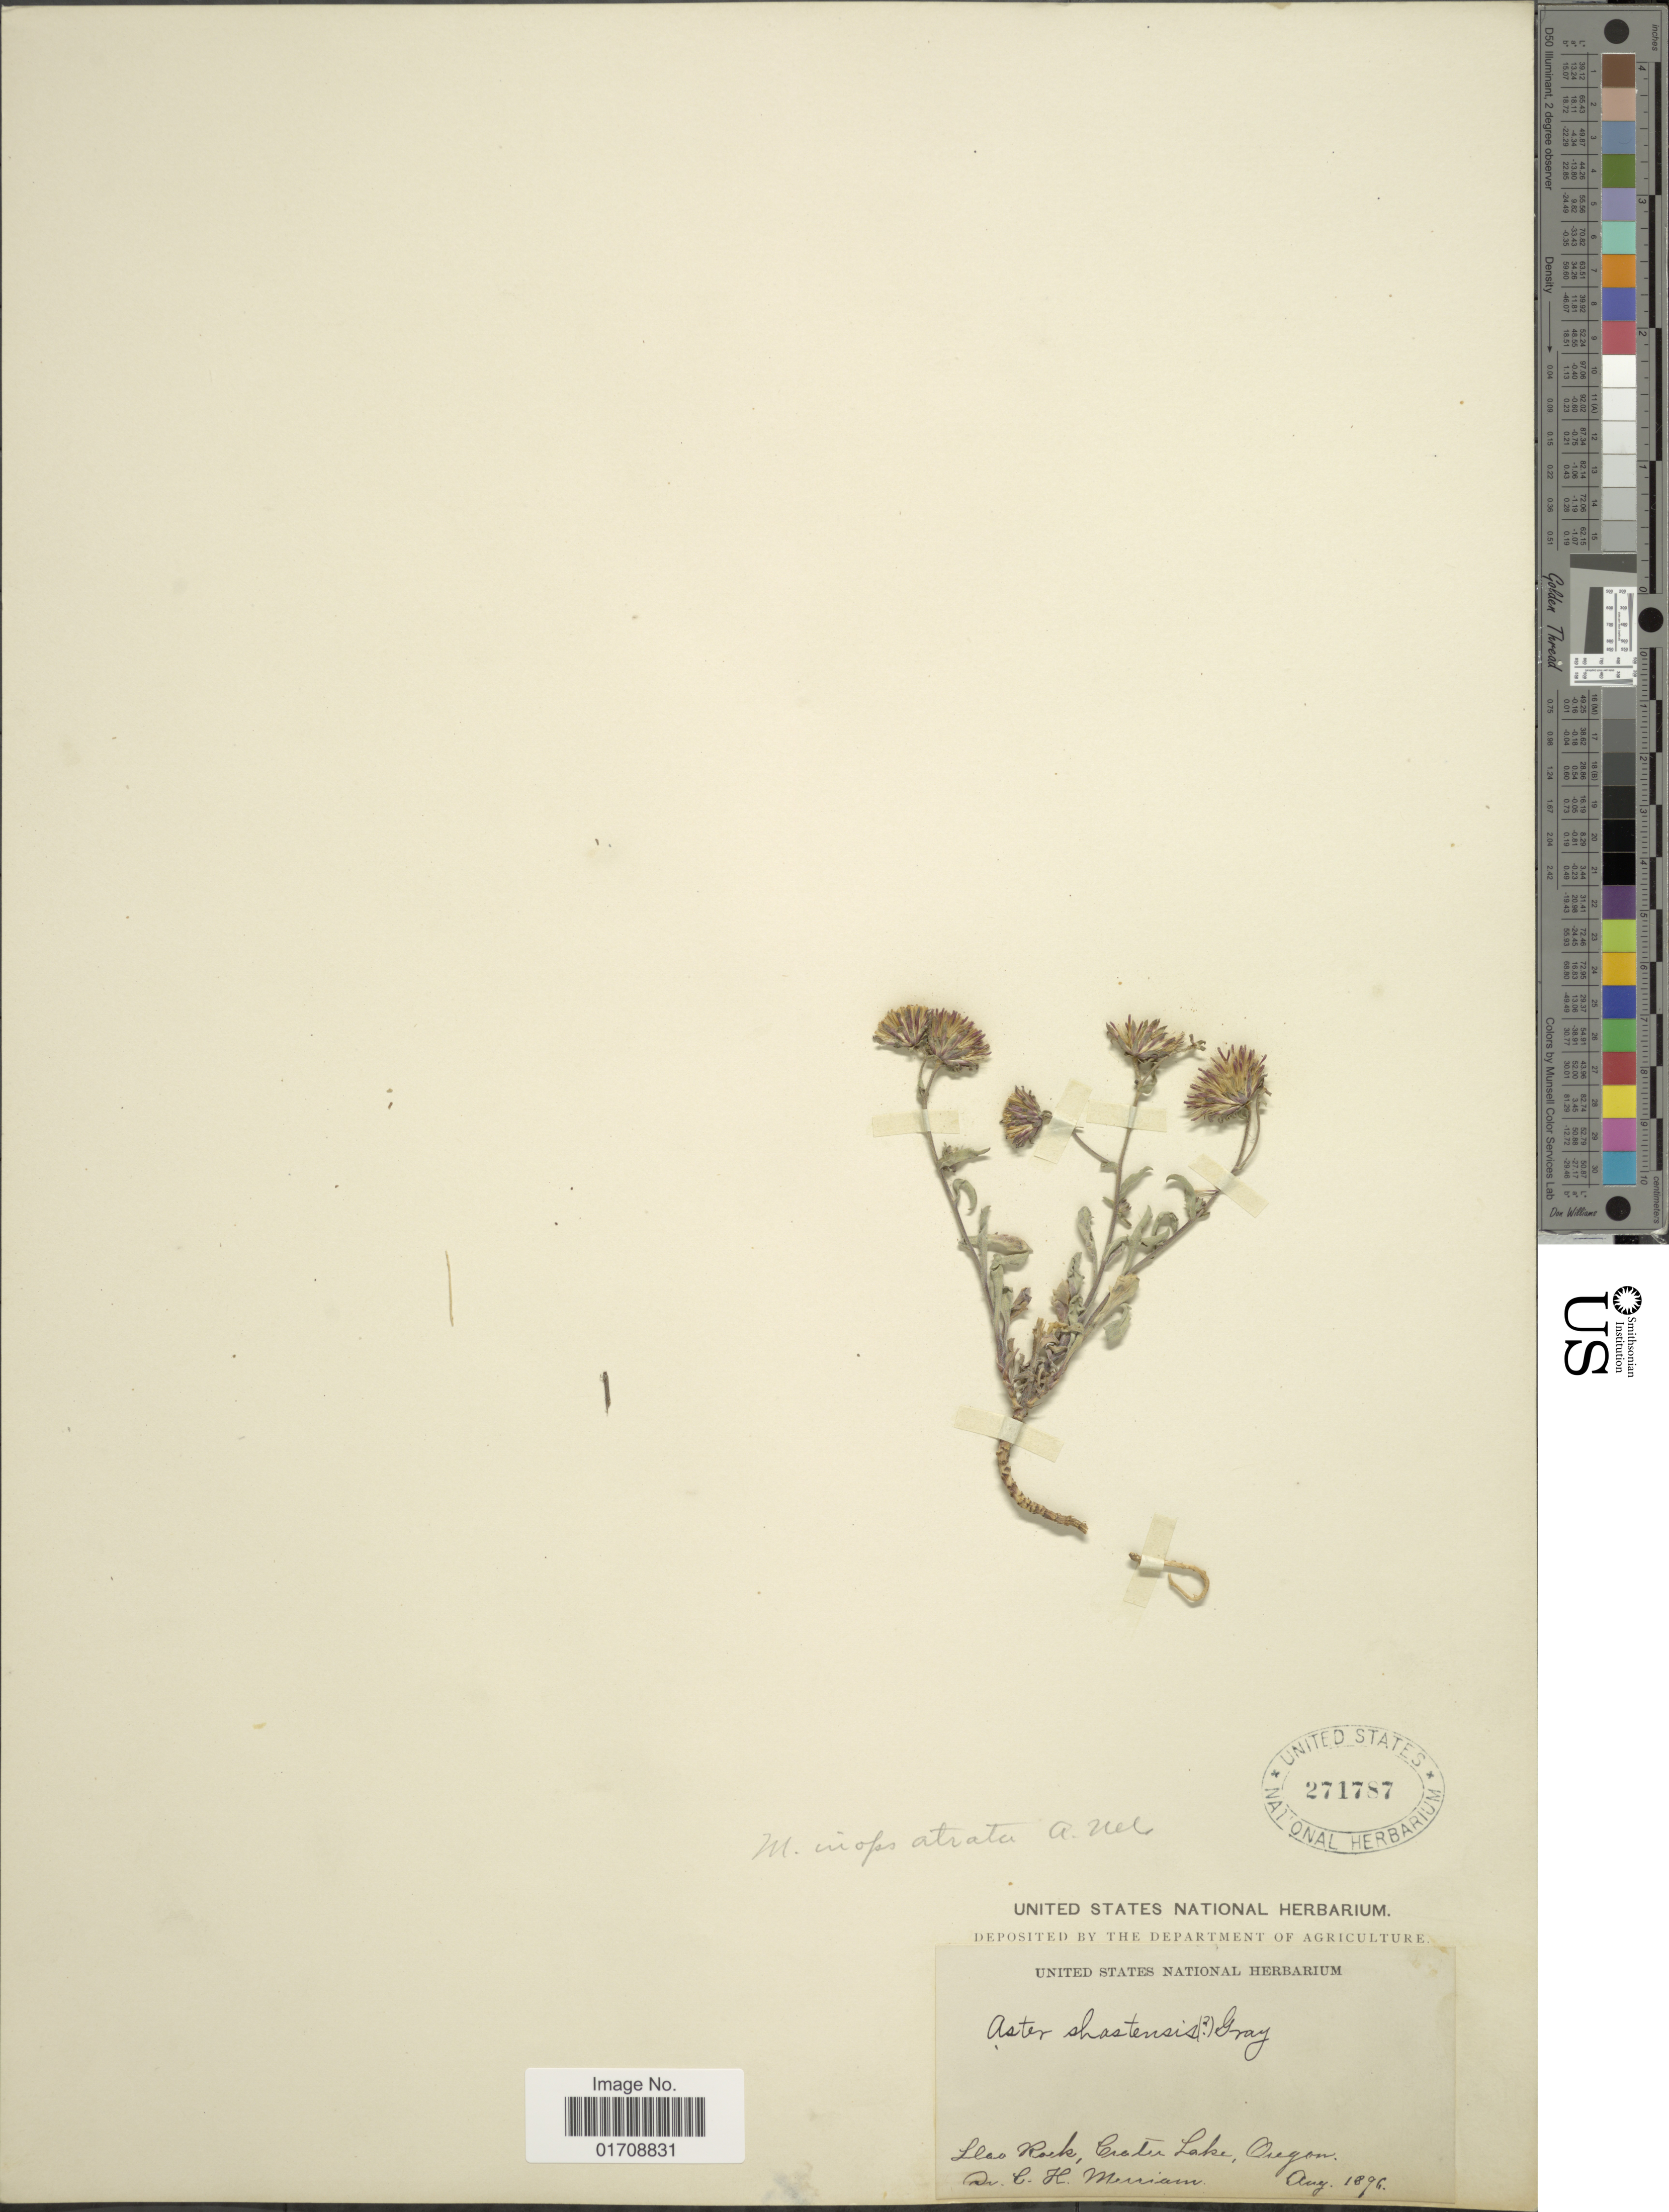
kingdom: Plantae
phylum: Tracheophyta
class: Magnoliopsida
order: Asterales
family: Asteraceae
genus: Machaeranthera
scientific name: Machaeranthera eradiata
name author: (A. Gray) Howell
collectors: C. Merriam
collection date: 1896-08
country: United States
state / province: Oregon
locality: Llao Rock, Crater Lake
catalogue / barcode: US 271787